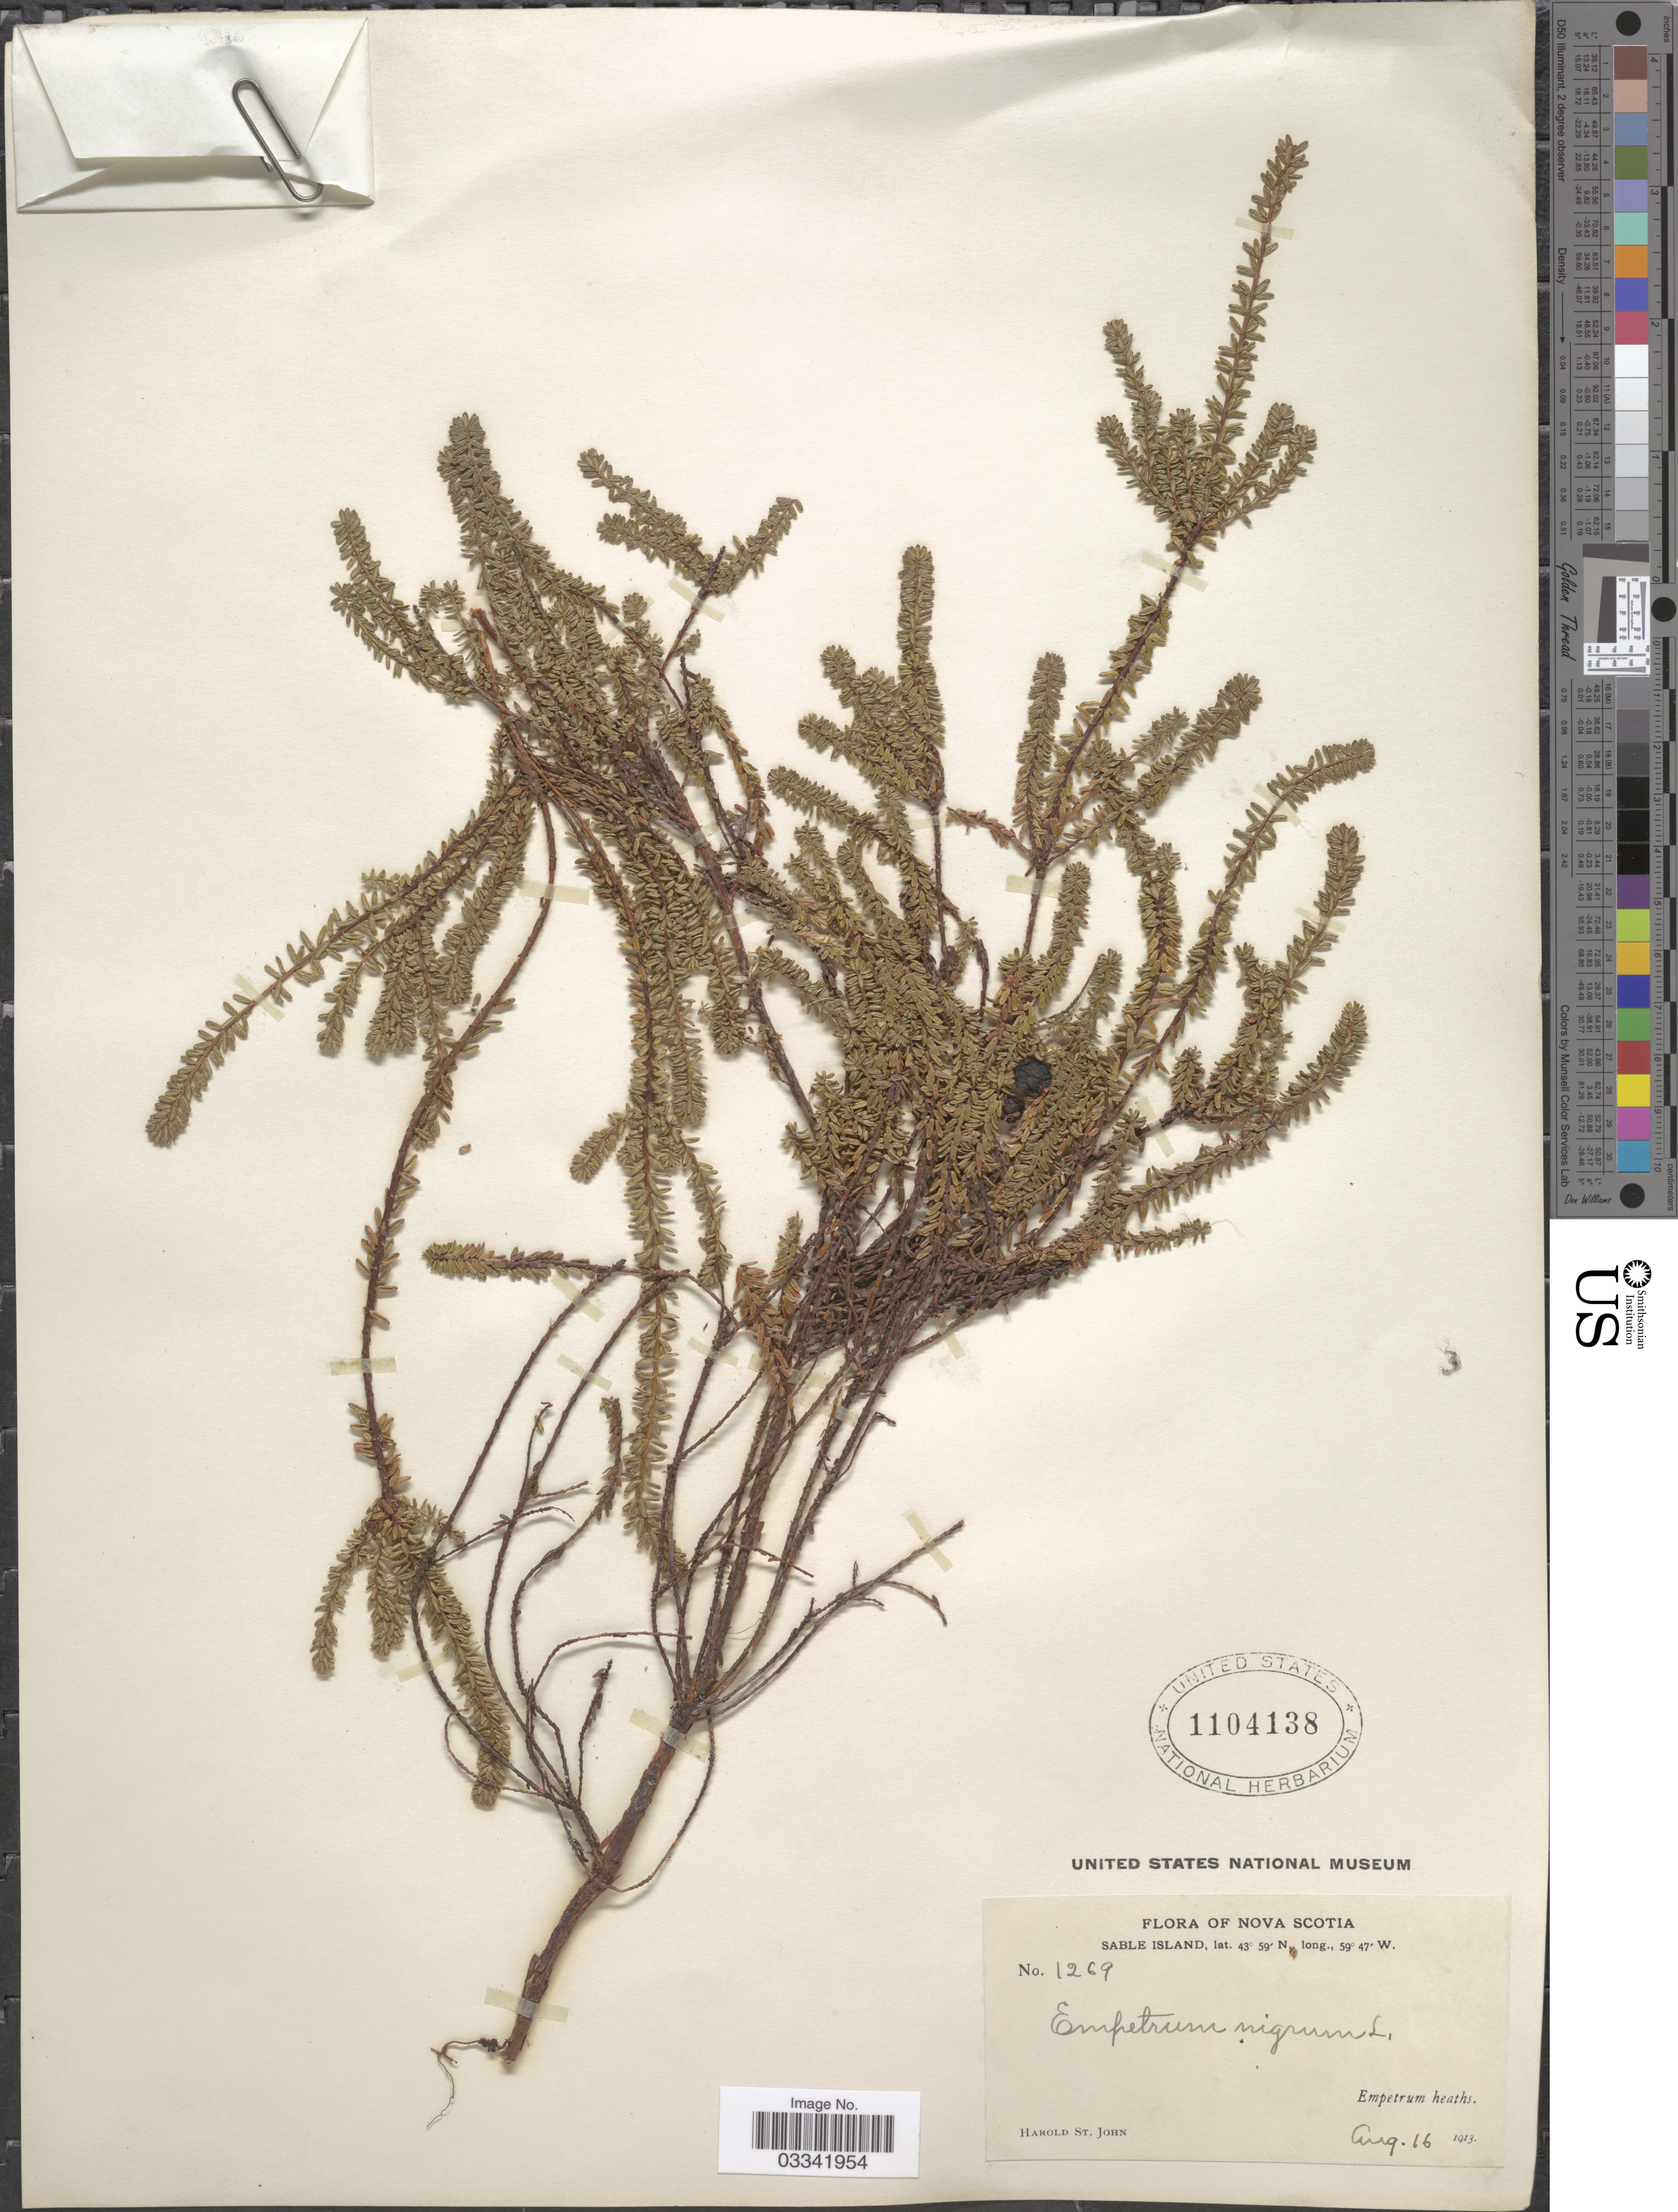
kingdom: Plantae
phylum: Tracheophyta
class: Magnoliopsida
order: Ericales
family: Ericaceae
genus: Empetrum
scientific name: Empetrum nigrum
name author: L.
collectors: H. St. John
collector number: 1269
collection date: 1913-08-16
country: Canada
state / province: Nova Scotia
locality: Sable Island, Empetrum heaths.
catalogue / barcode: US 1104138